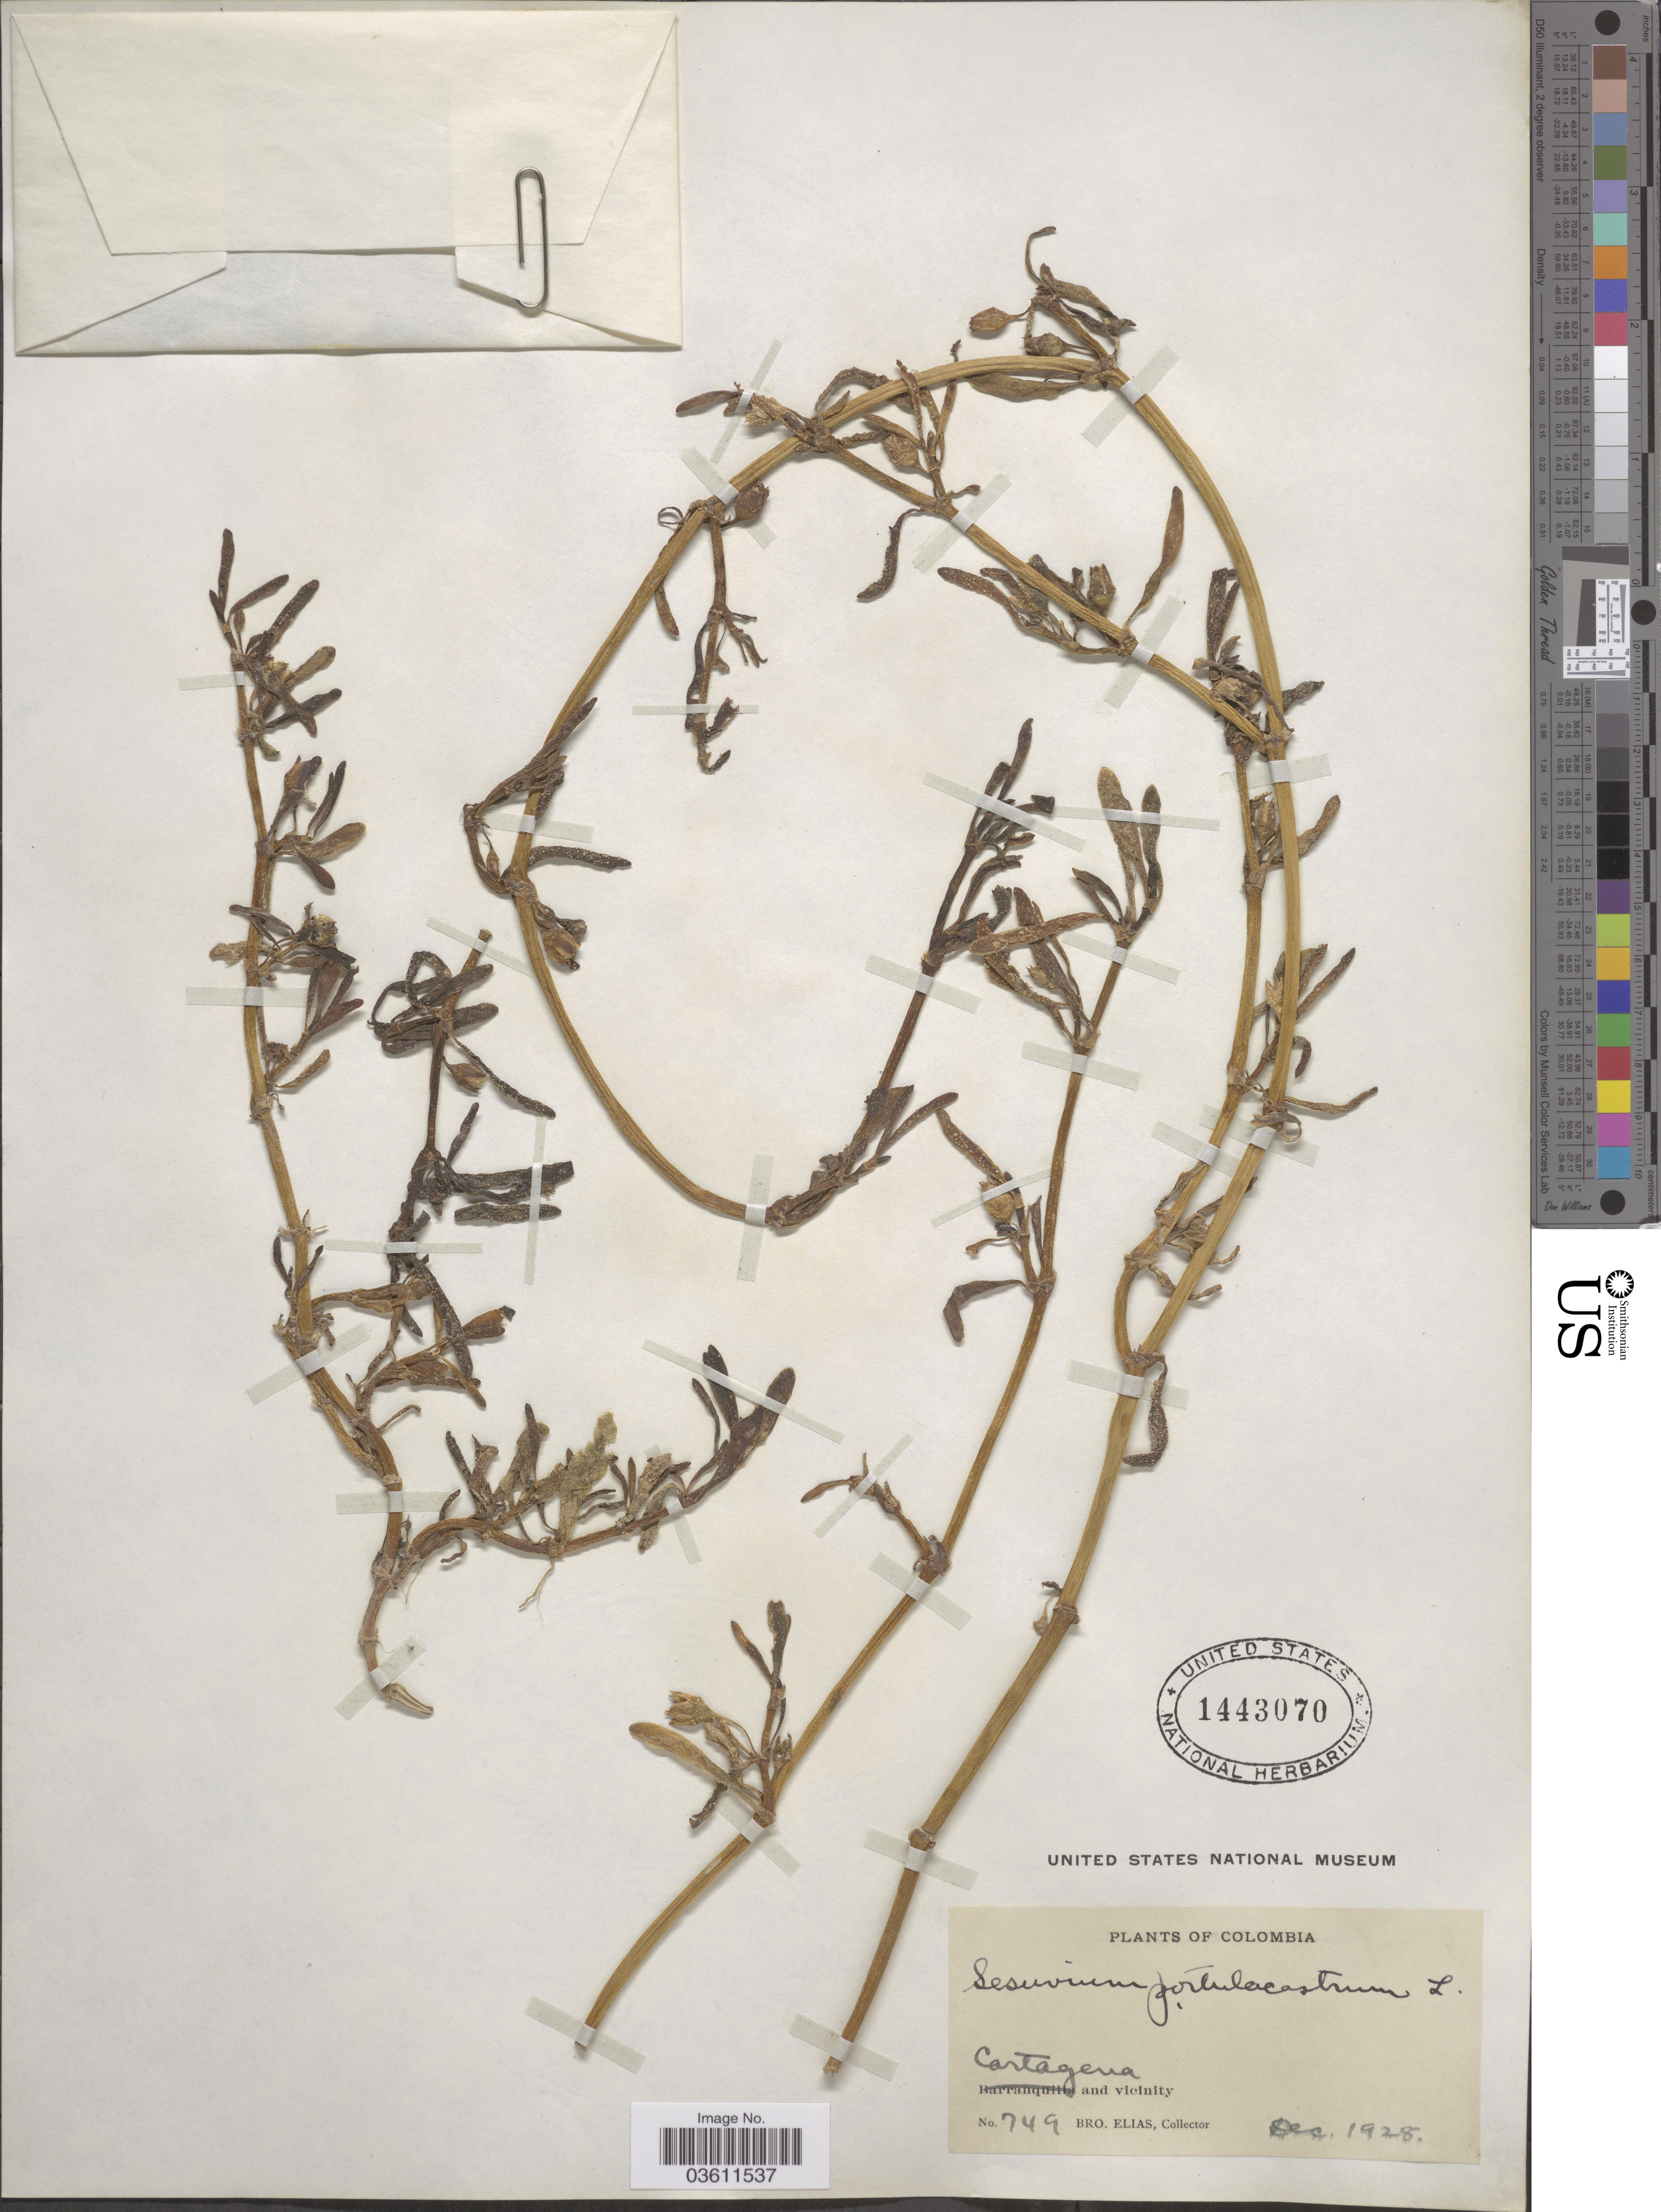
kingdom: Plantae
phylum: Tracheophyta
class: Magnoliopsida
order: Caryophyllales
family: Aizoaceae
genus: Sesuvium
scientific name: Sesuvium portulacastrum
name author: (L.) L.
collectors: Bro. Elias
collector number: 749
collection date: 1928-12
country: Colombia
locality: Cartagena and vicinity.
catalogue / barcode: US 1443070